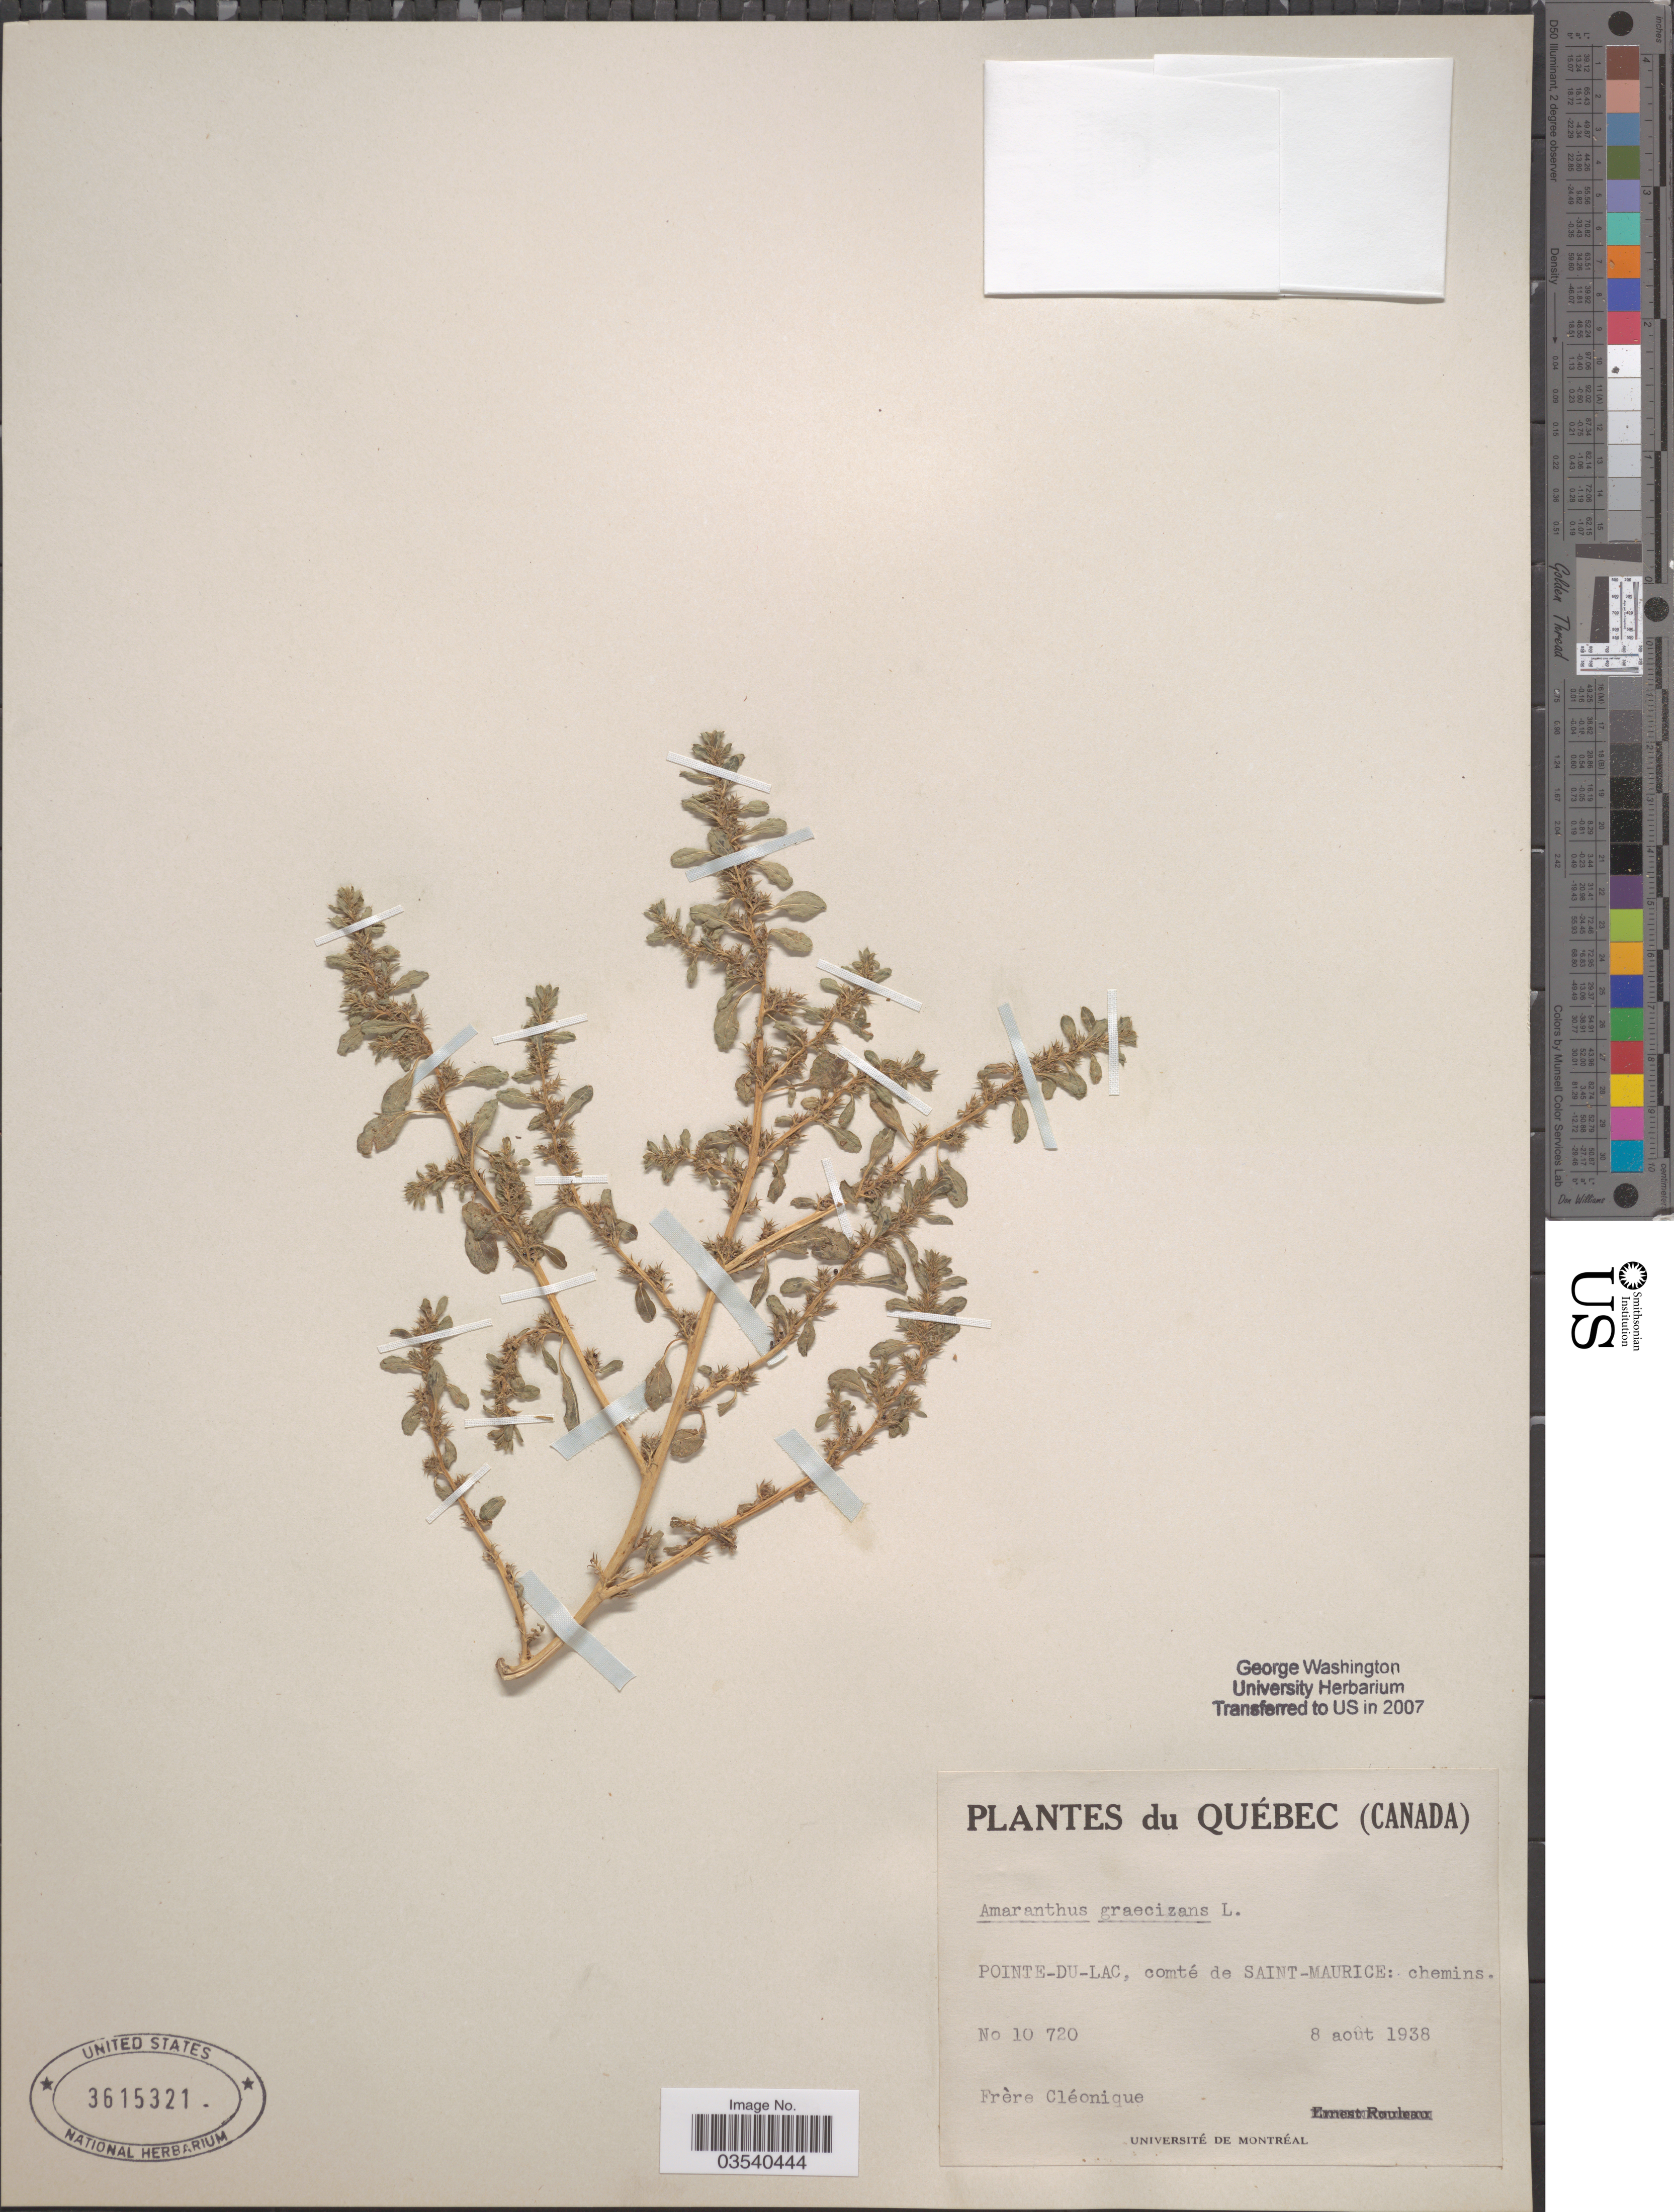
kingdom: Plantae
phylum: Tracheophyta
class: Magnoliopsida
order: Caryophyllales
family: Amaranthaceae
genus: Amaranthus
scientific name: Amaranthus graecizans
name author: L.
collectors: F. Cléonique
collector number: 10720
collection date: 1938-08-08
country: Canada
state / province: Quebec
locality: Pointe-Du-Lac, comté de Saint-Maurice: chemins.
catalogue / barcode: US 3615321